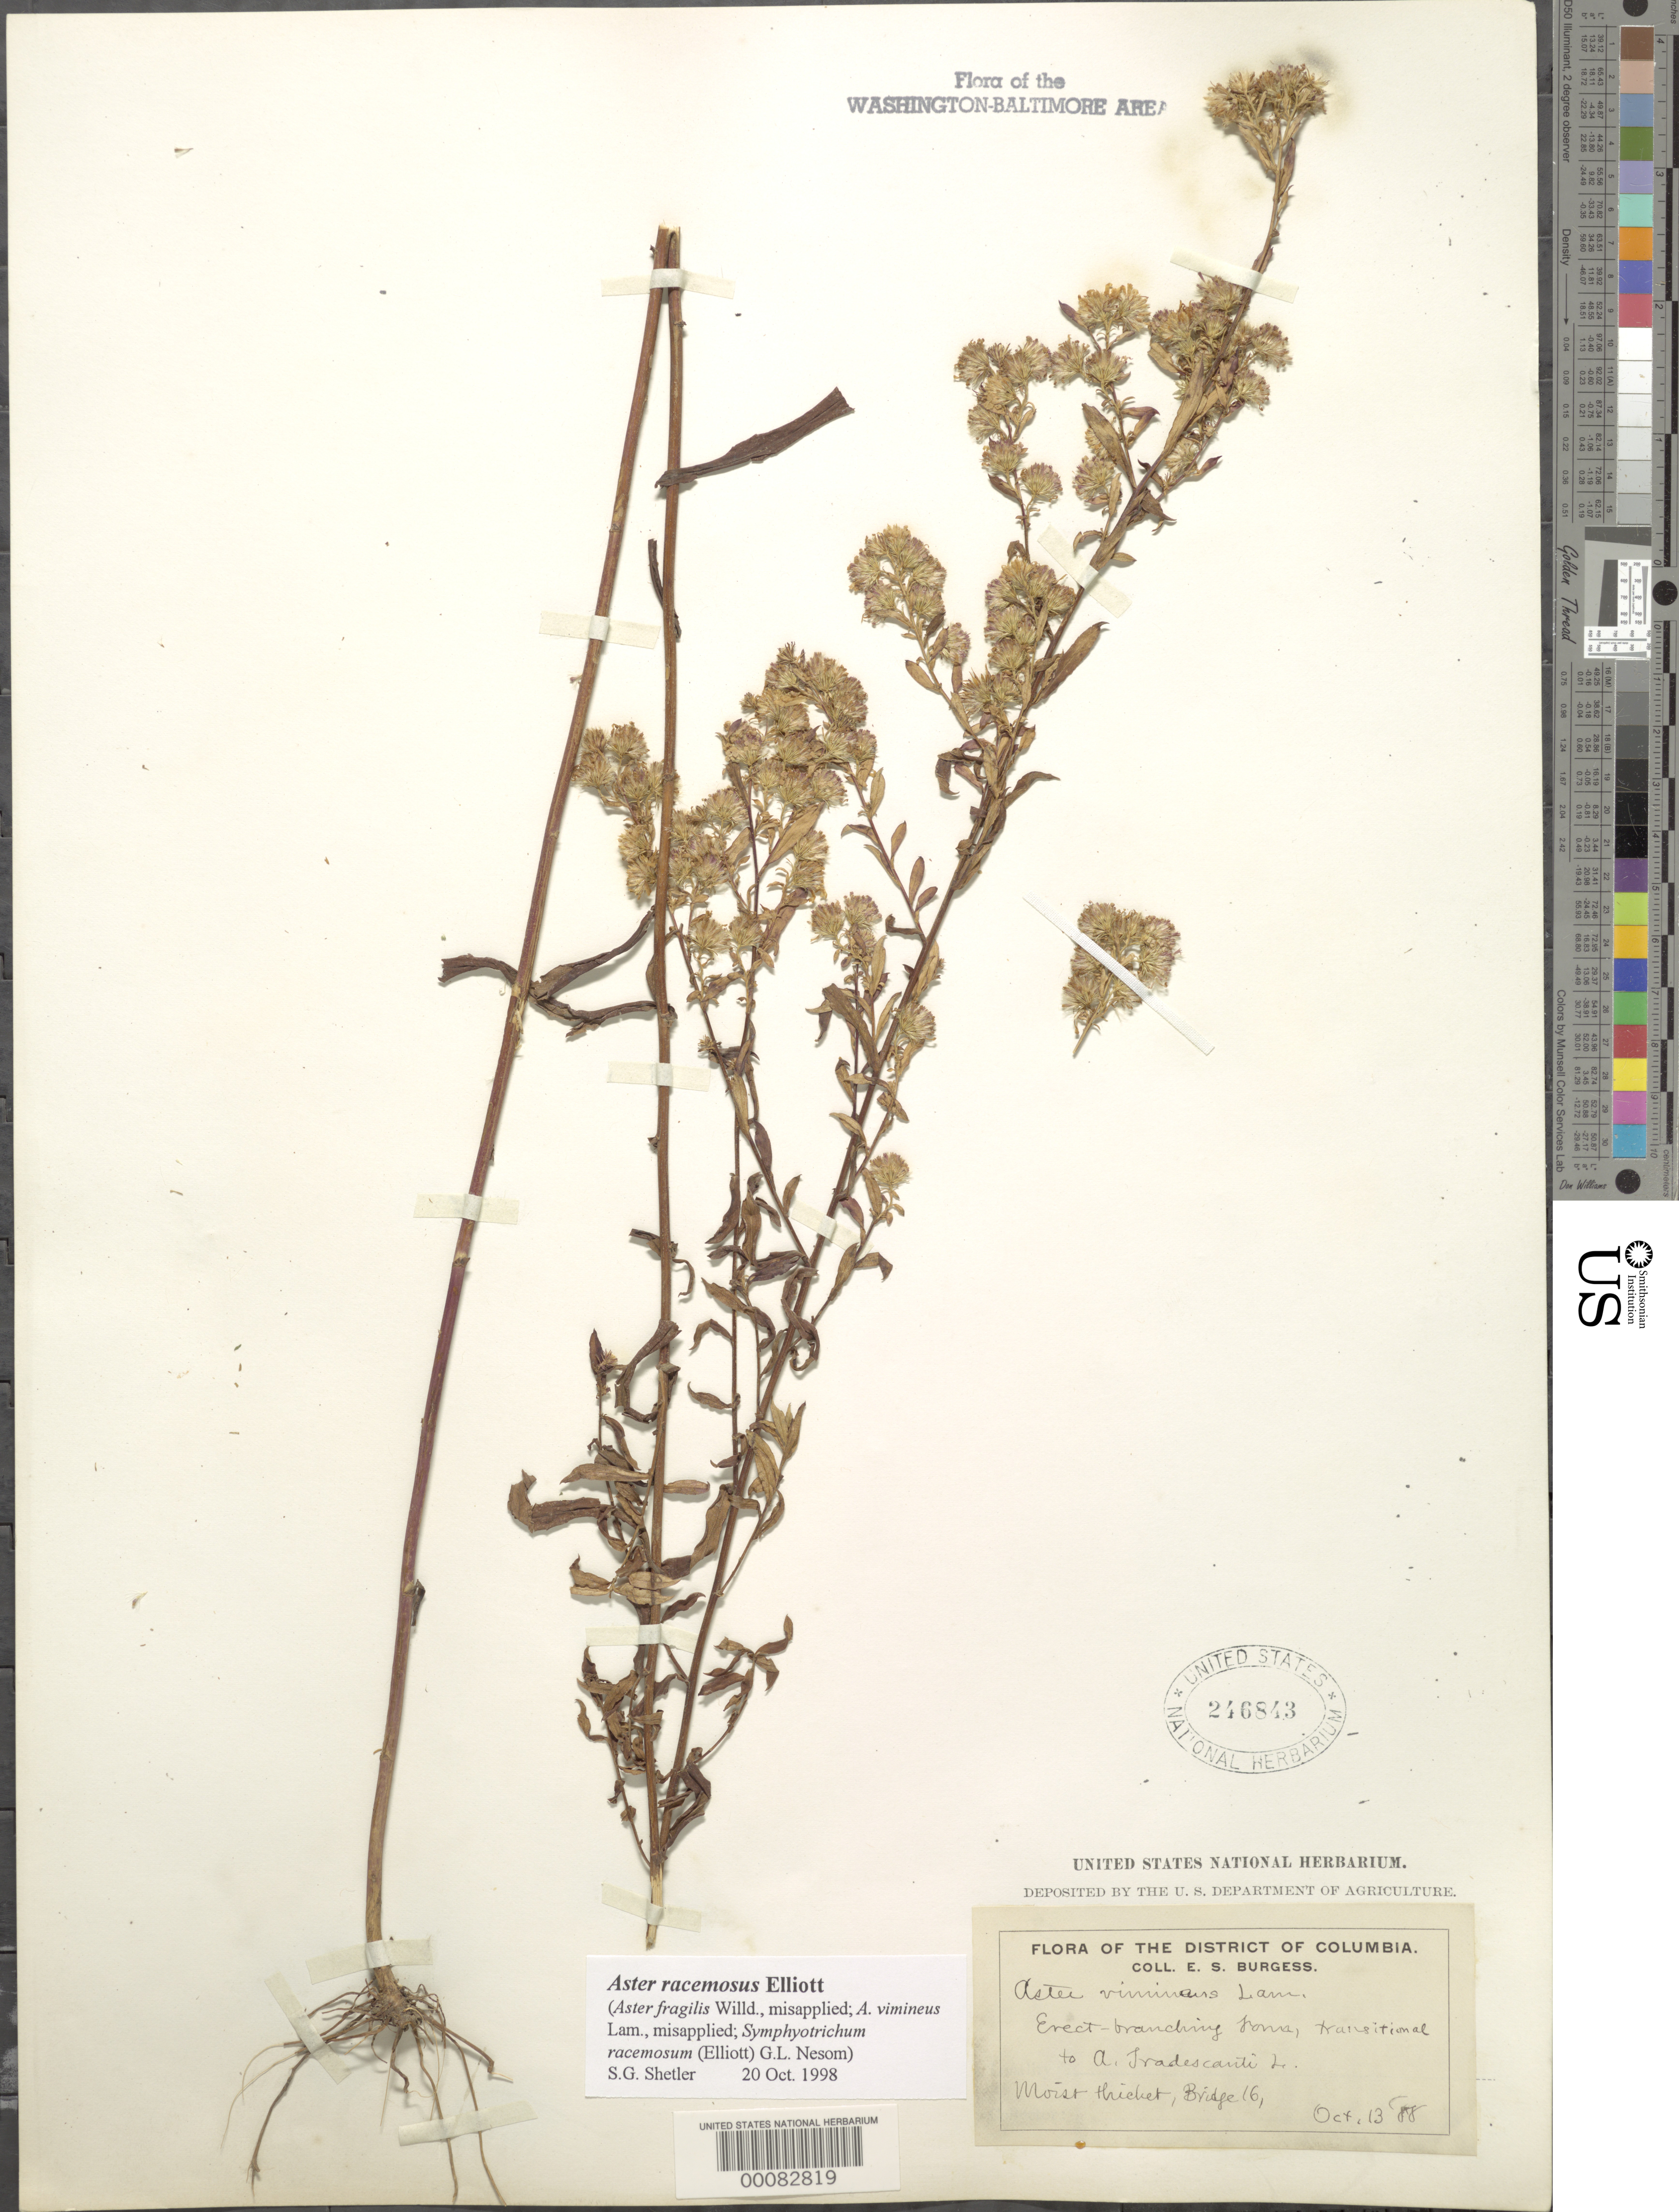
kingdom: Plantae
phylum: Tracheophyta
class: Magnoliopsida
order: Asterales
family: Asteraceae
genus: Symphyotrichum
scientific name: Symphyotrichum racemosum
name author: (Elliott) G.L. Nesom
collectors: E. Burgess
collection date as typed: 13 Oct 1888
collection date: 1888-10-13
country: United States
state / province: District of Columbia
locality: Bridge 16 Penn. Ave. below Eastern Branch Bridge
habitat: Moist thicket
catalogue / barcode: US 246843